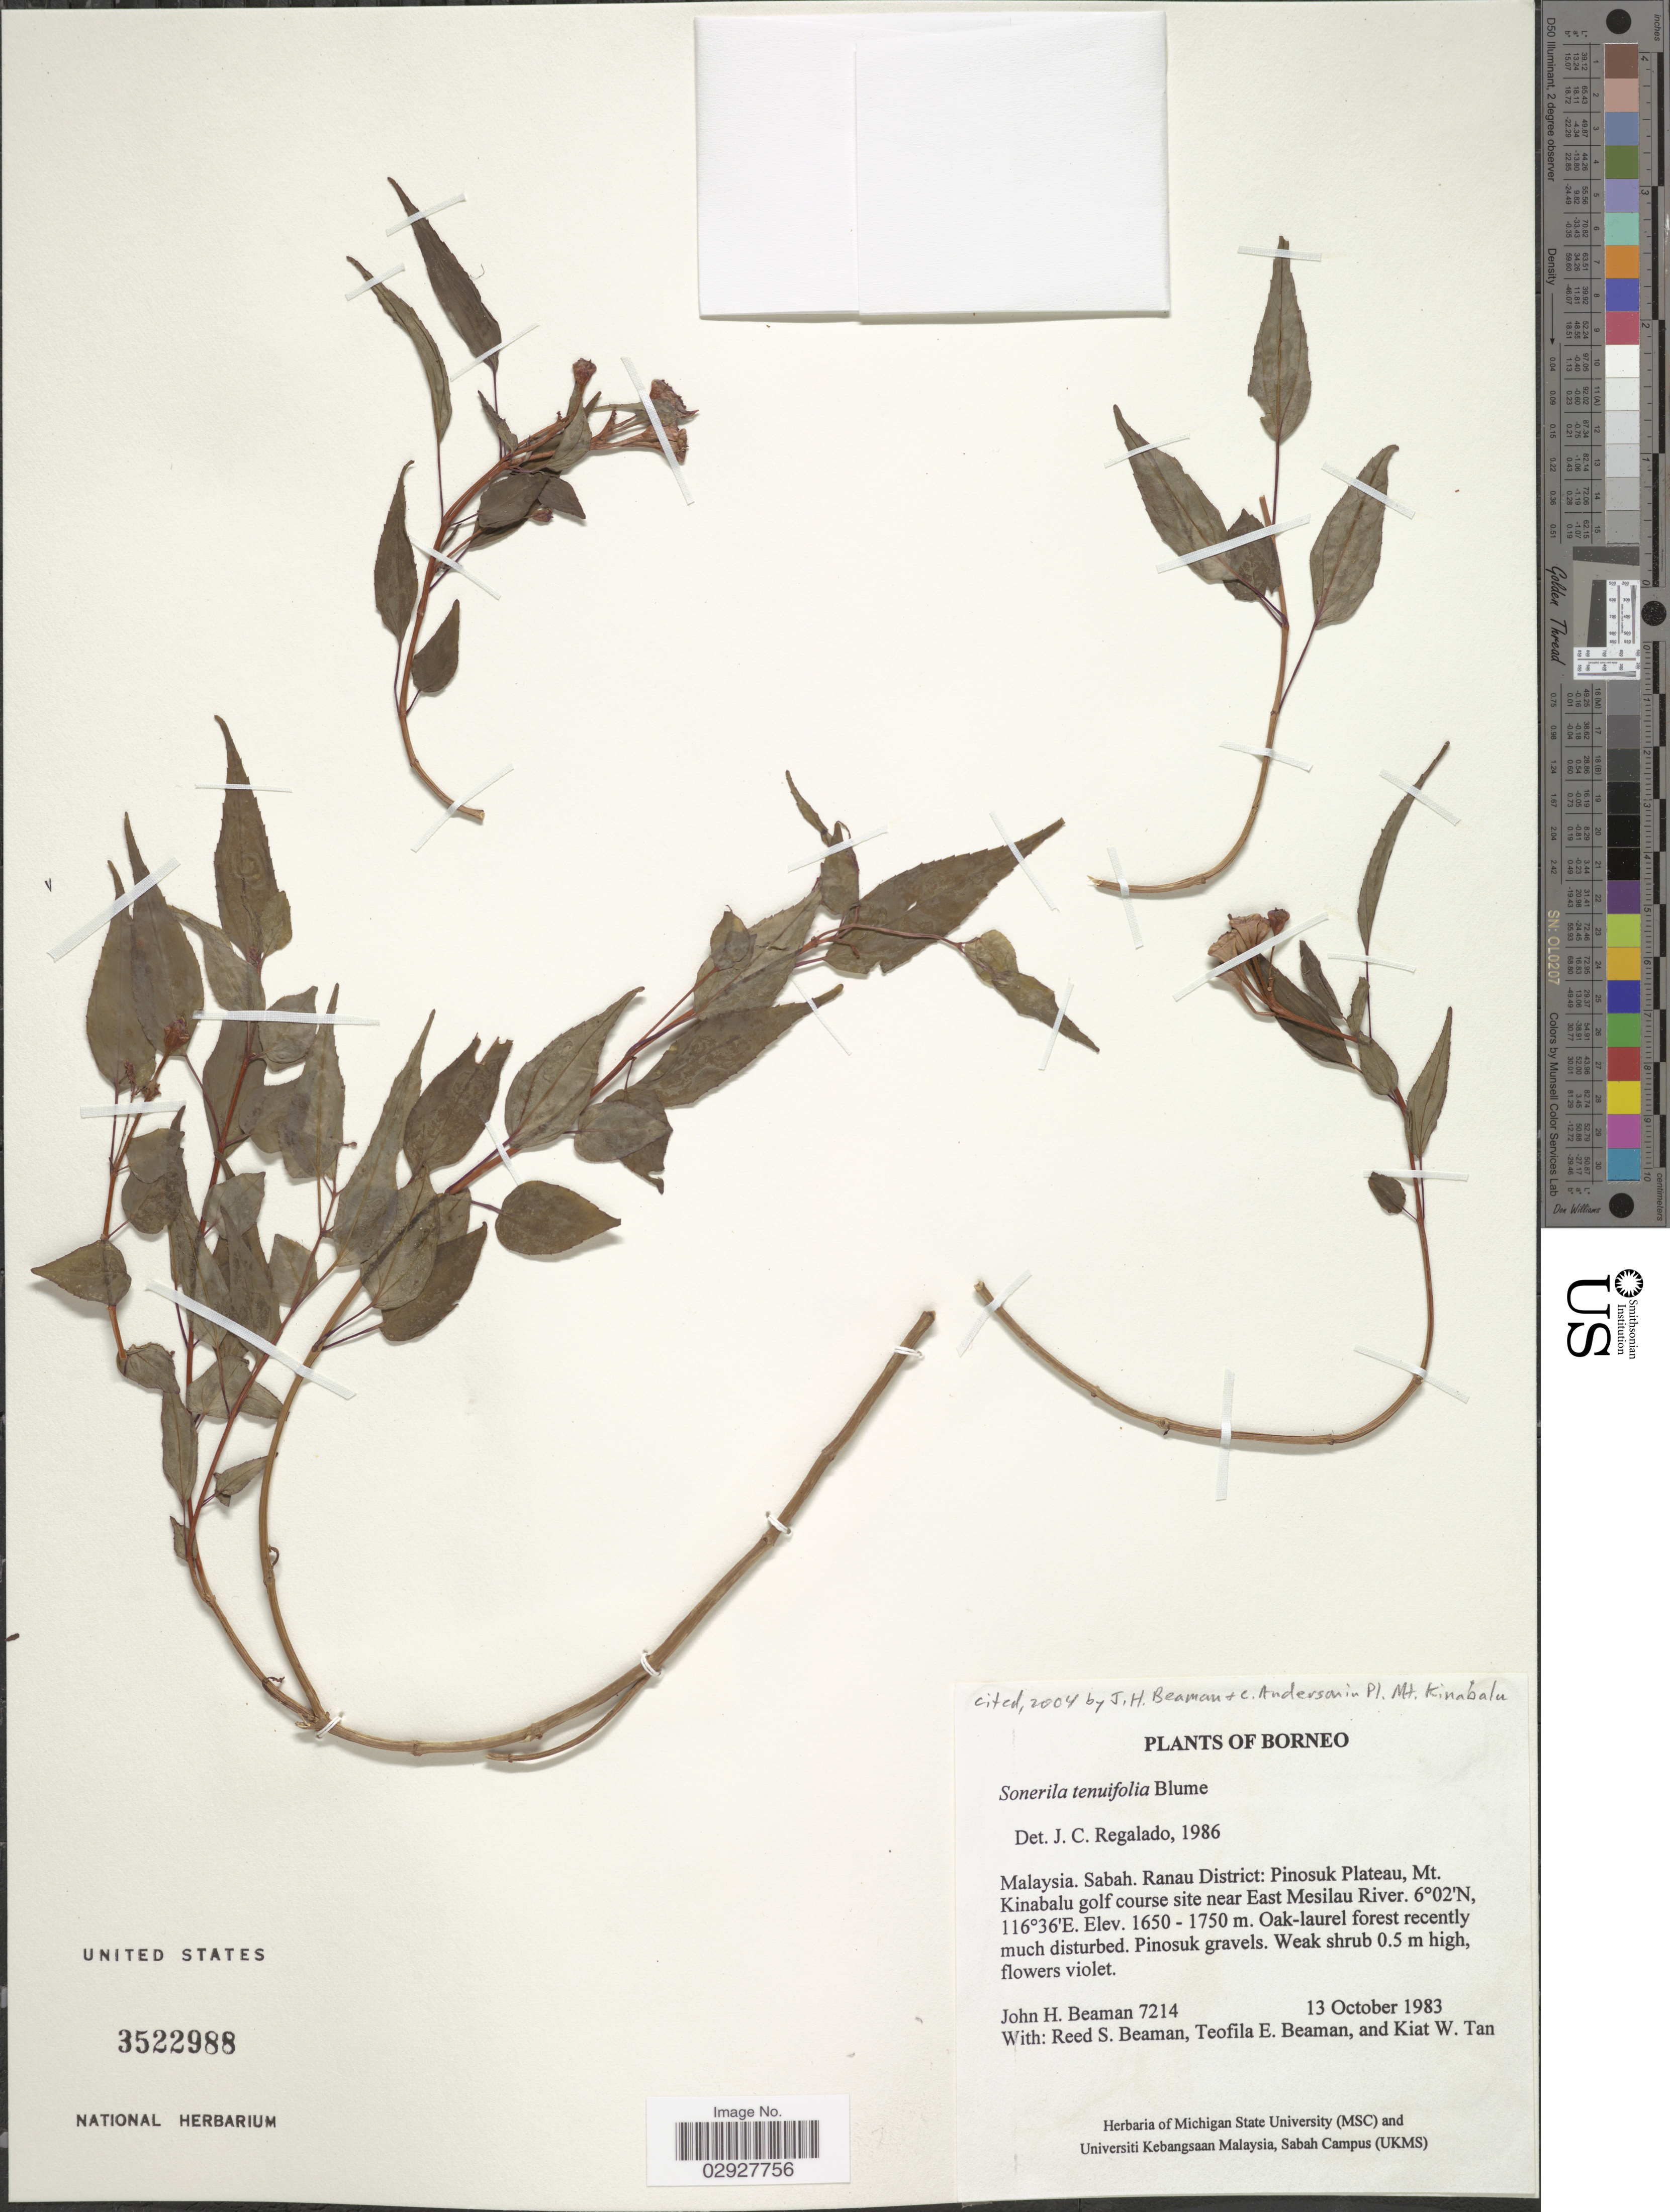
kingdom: Plantae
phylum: Tracheophyta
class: Magnoliopsida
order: Myrtales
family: Melastomataceae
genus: Sonerila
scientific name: Sonerila tenuifolia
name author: Blume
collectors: J. H. Beaman, R. S. Beaman, T. E. Beaman & K. Tan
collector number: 7214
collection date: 1983-10-13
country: Malaysia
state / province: Sabah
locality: Borneo. Ranau District: Pinosuk Plateau, Mt. Kinabalu golf course site near East Mesilau River.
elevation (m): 1650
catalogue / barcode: US 3522988